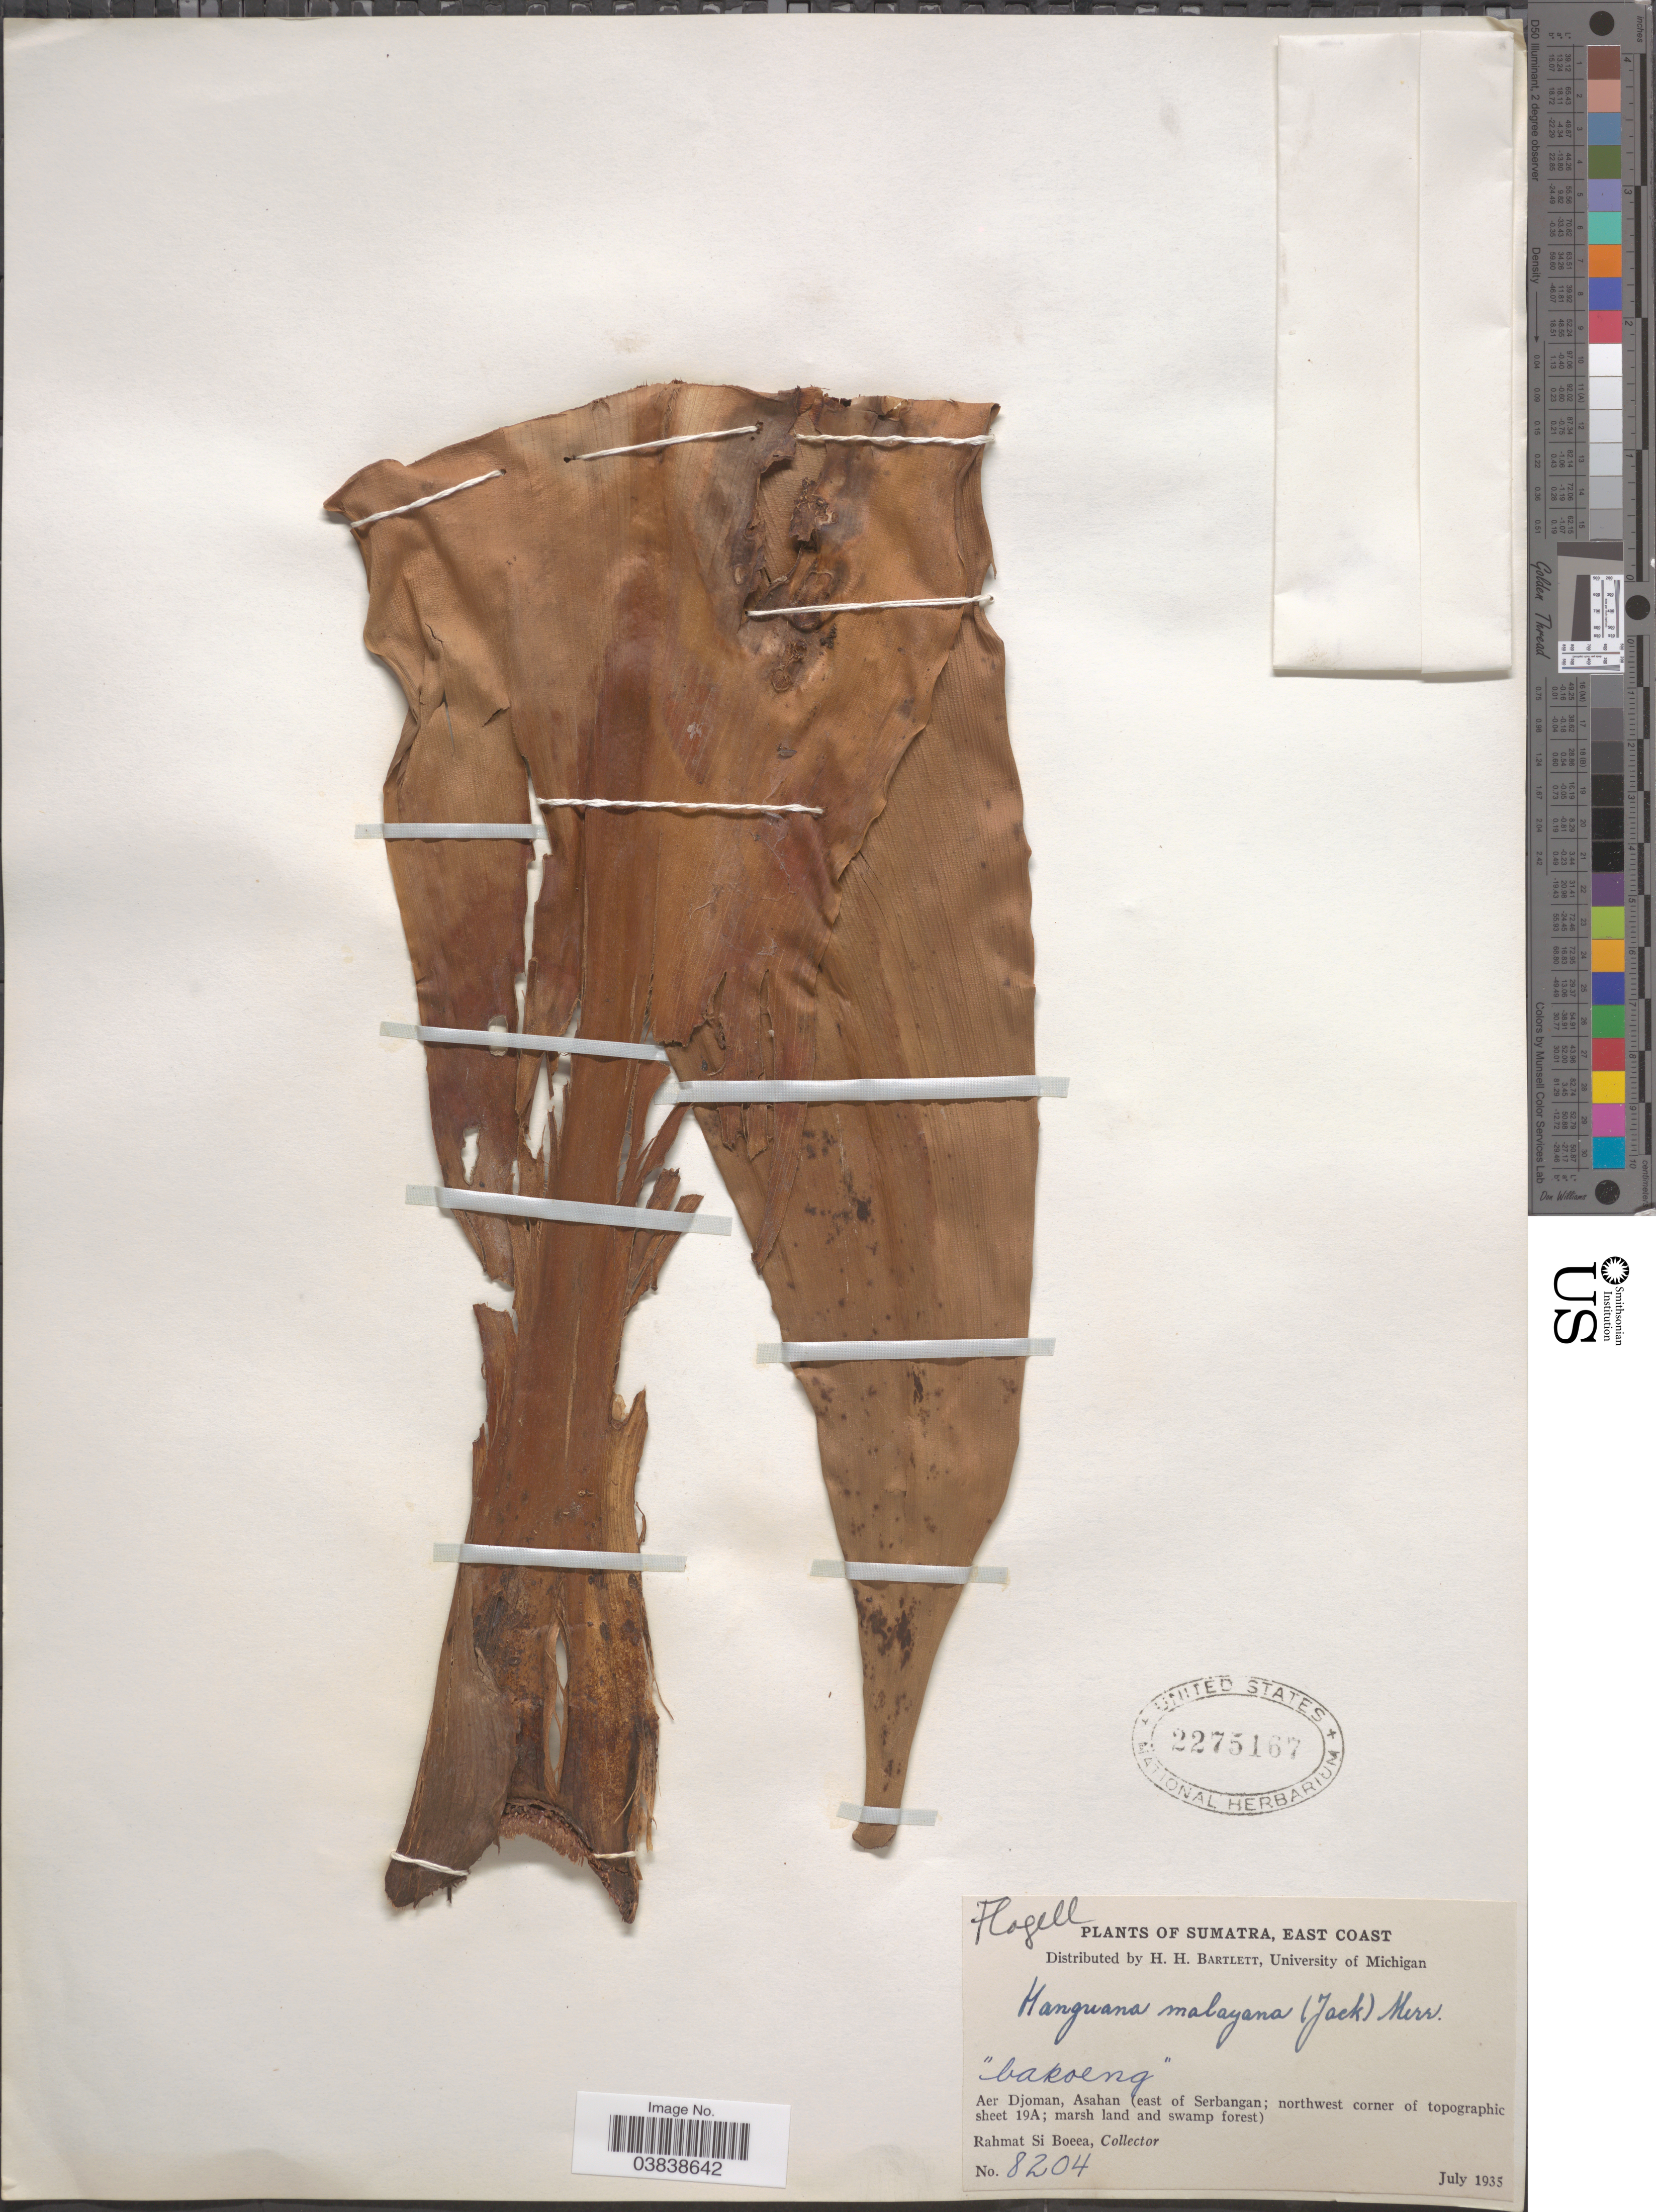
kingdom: Plantae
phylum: Tracheophyta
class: Liliopsida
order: Commelinales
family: Hanguanaceae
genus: Hanguana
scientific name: Hanguana malayana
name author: (Jack) Merr.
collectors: Rahmat Si Boeea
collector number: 8204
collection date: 1935-07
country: Indonesia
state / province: Sumatra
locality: East Coast. Aer Djoman, Asahan (east of Serbangan; northwest corner of topographic sheet 19A; marsh land and swamp forest).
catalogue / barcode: US 2275167